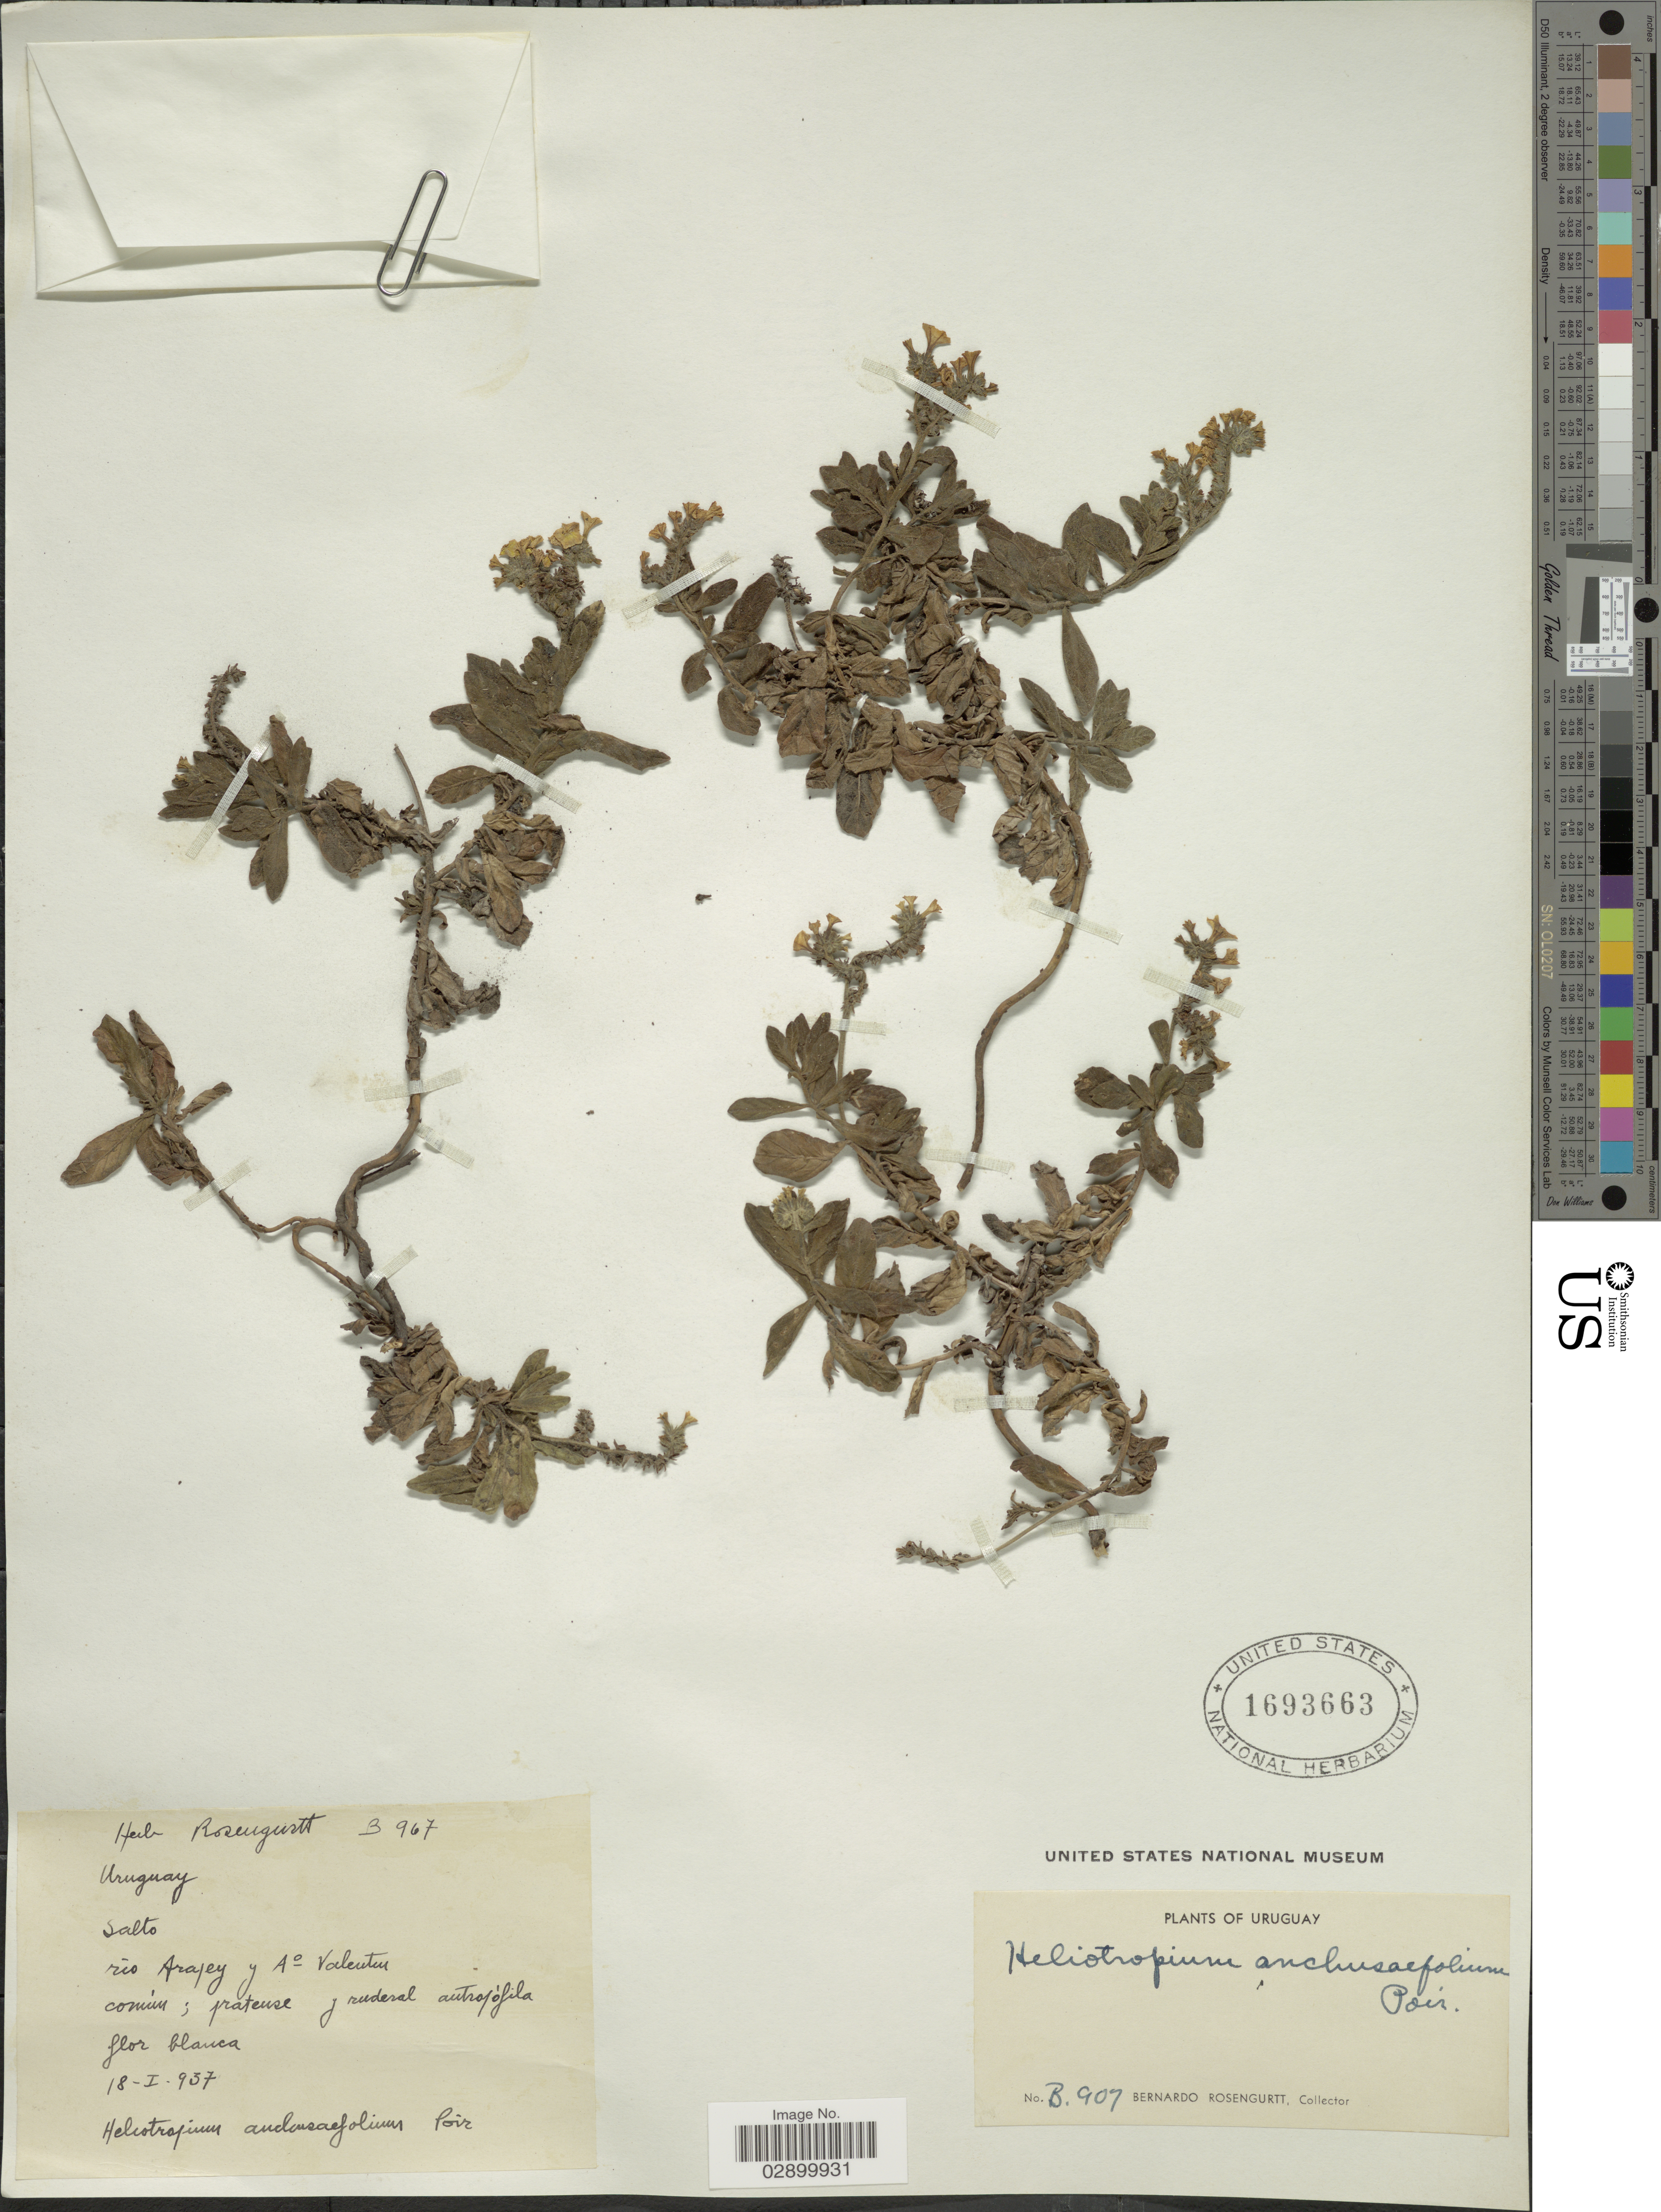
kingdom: Plantae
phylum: Tracheophyta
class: Magnoliopsida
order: Boraginales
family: Heliotropiaceae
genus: Heliotropium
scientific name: Heliotropium amplexicaule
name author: Vahl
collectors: B. Rosengurtt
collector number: B907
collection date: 1937-01-18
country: Uruguay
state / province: Salto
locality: Río Arapey y Ao Valentin.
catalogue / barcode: US 1693663